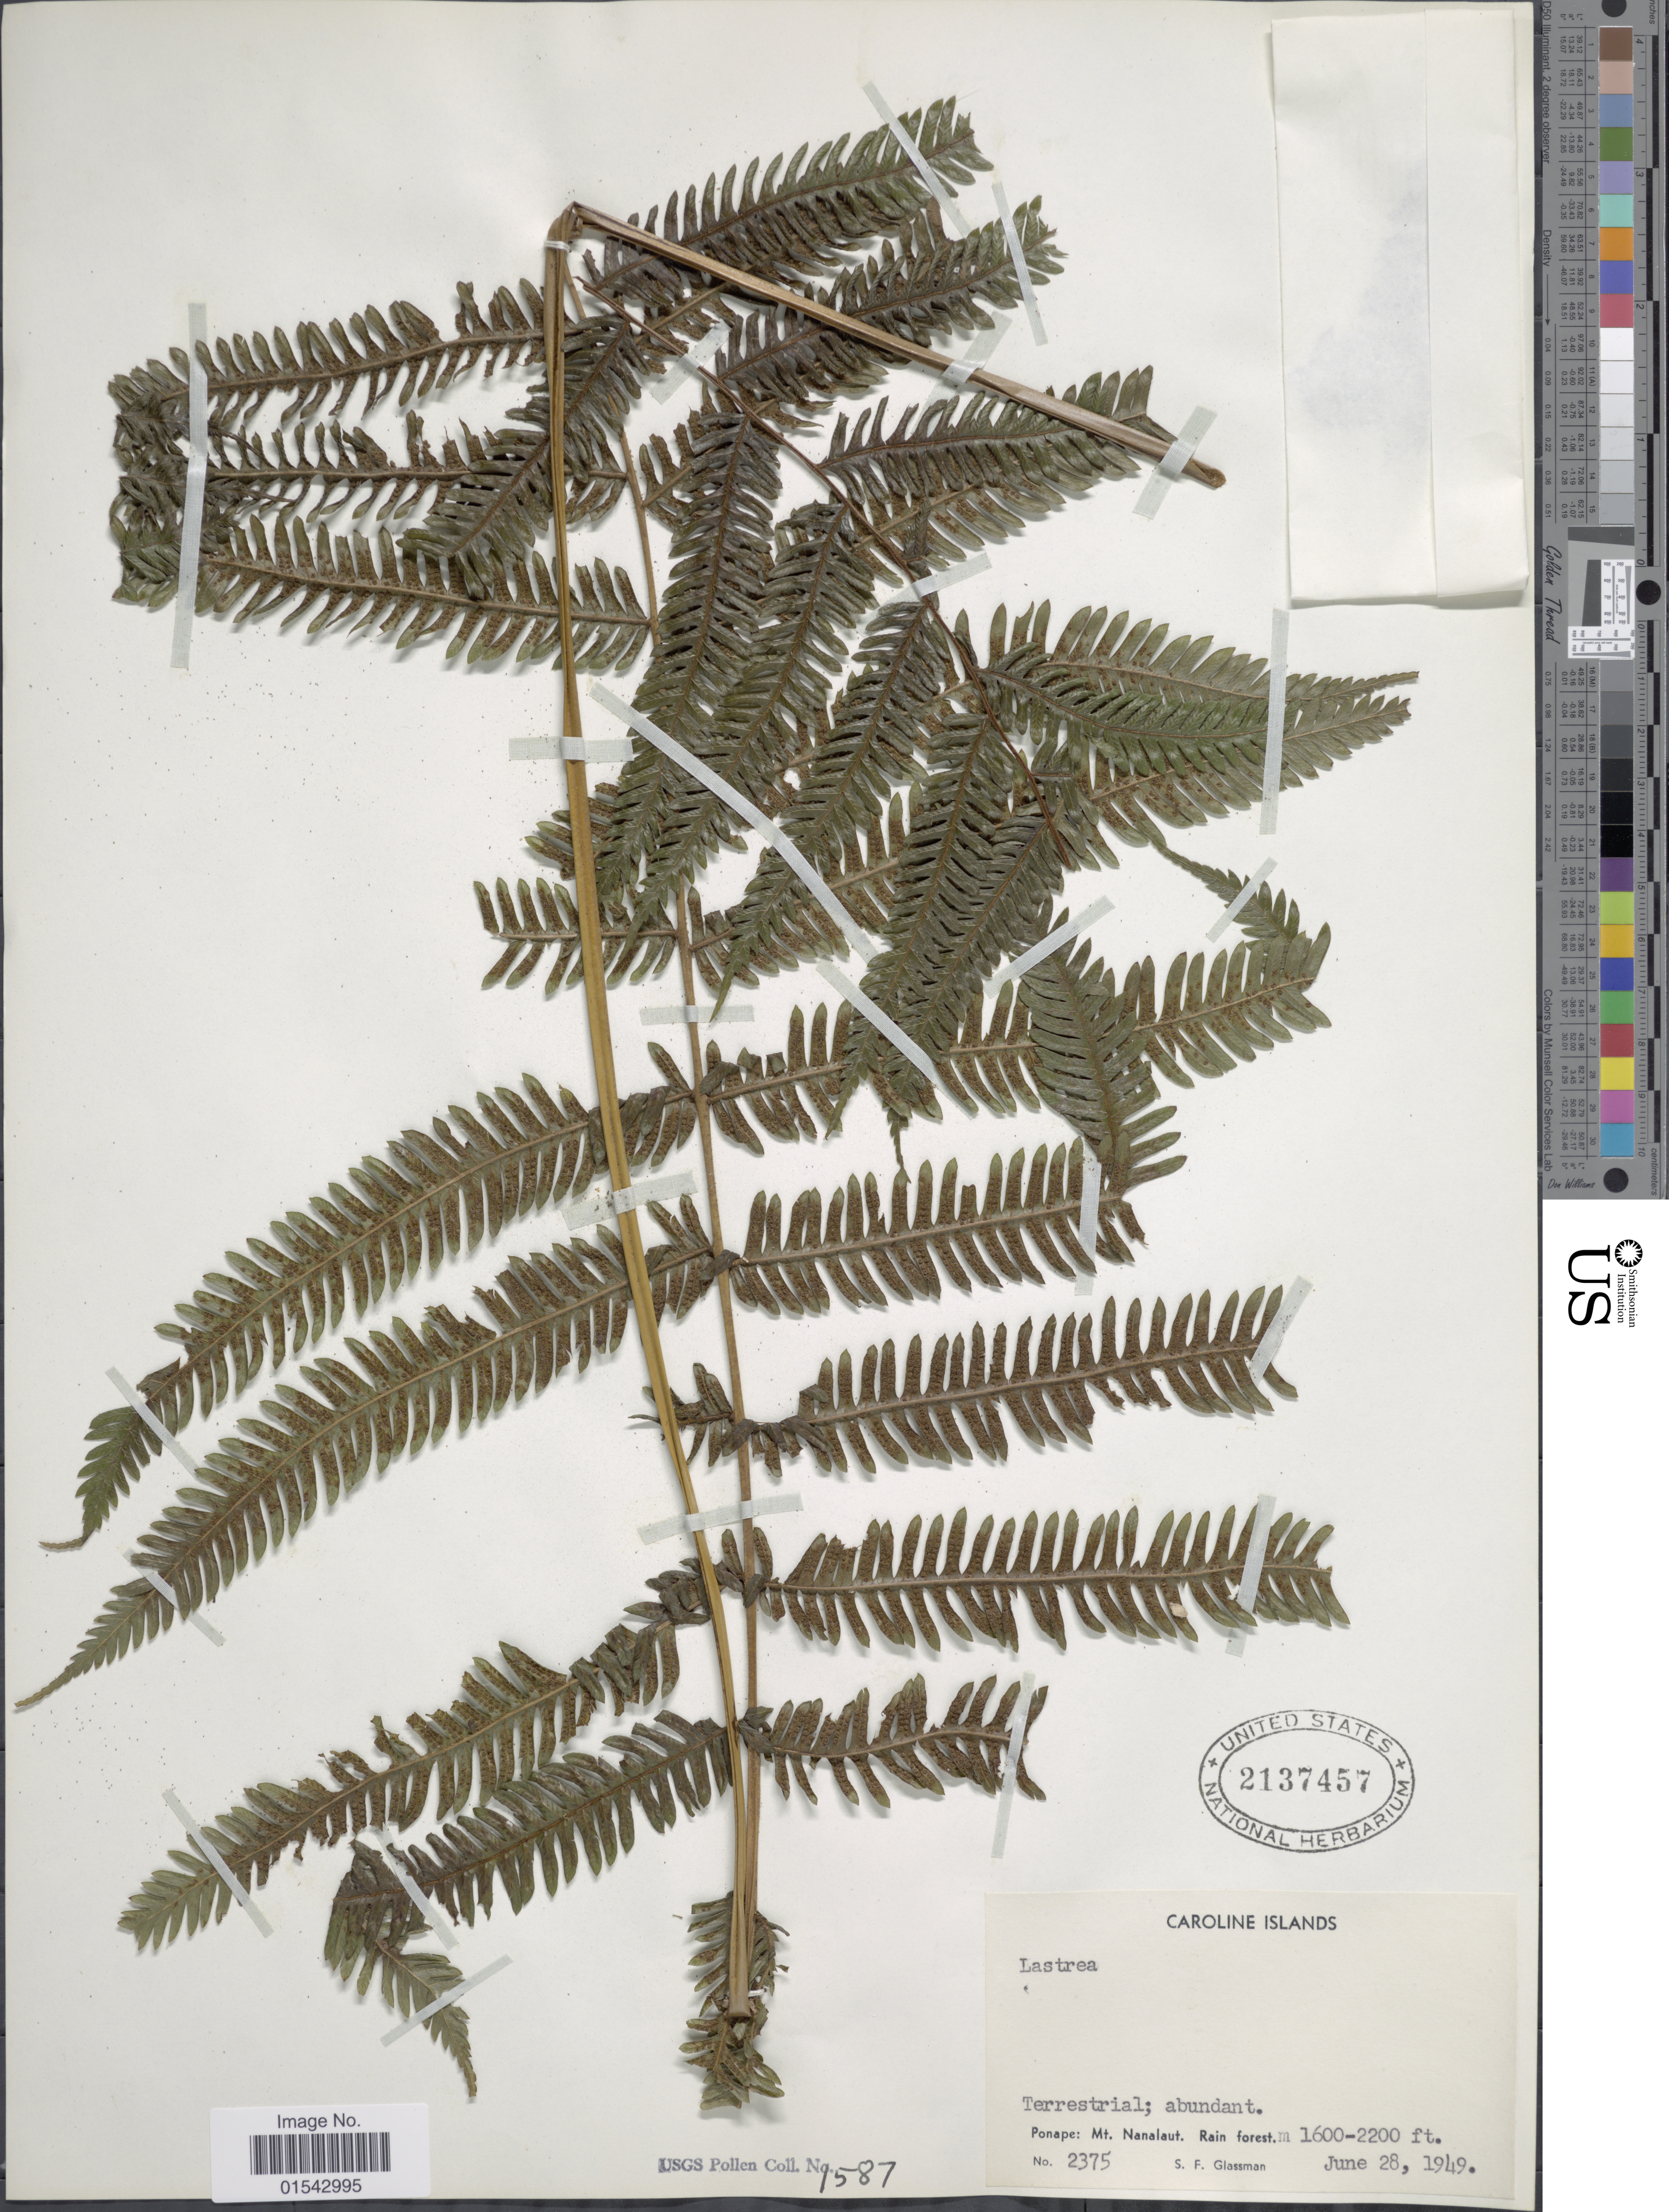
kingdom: Plantae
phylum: Tracheophyta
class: Polypodiopsida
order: Polypodiales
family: Thelypteridaceae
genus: Cyclosorus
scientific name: Cyclosorus sp.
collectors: S. F. Glassman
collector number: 2375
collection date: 1949-06-28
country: Micronesia, Federated States of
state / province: Pohnpei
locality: Caroline Islands, Ponape: Mt. Nanalaut, Rain forest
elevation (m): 488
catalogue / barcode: US 2137457